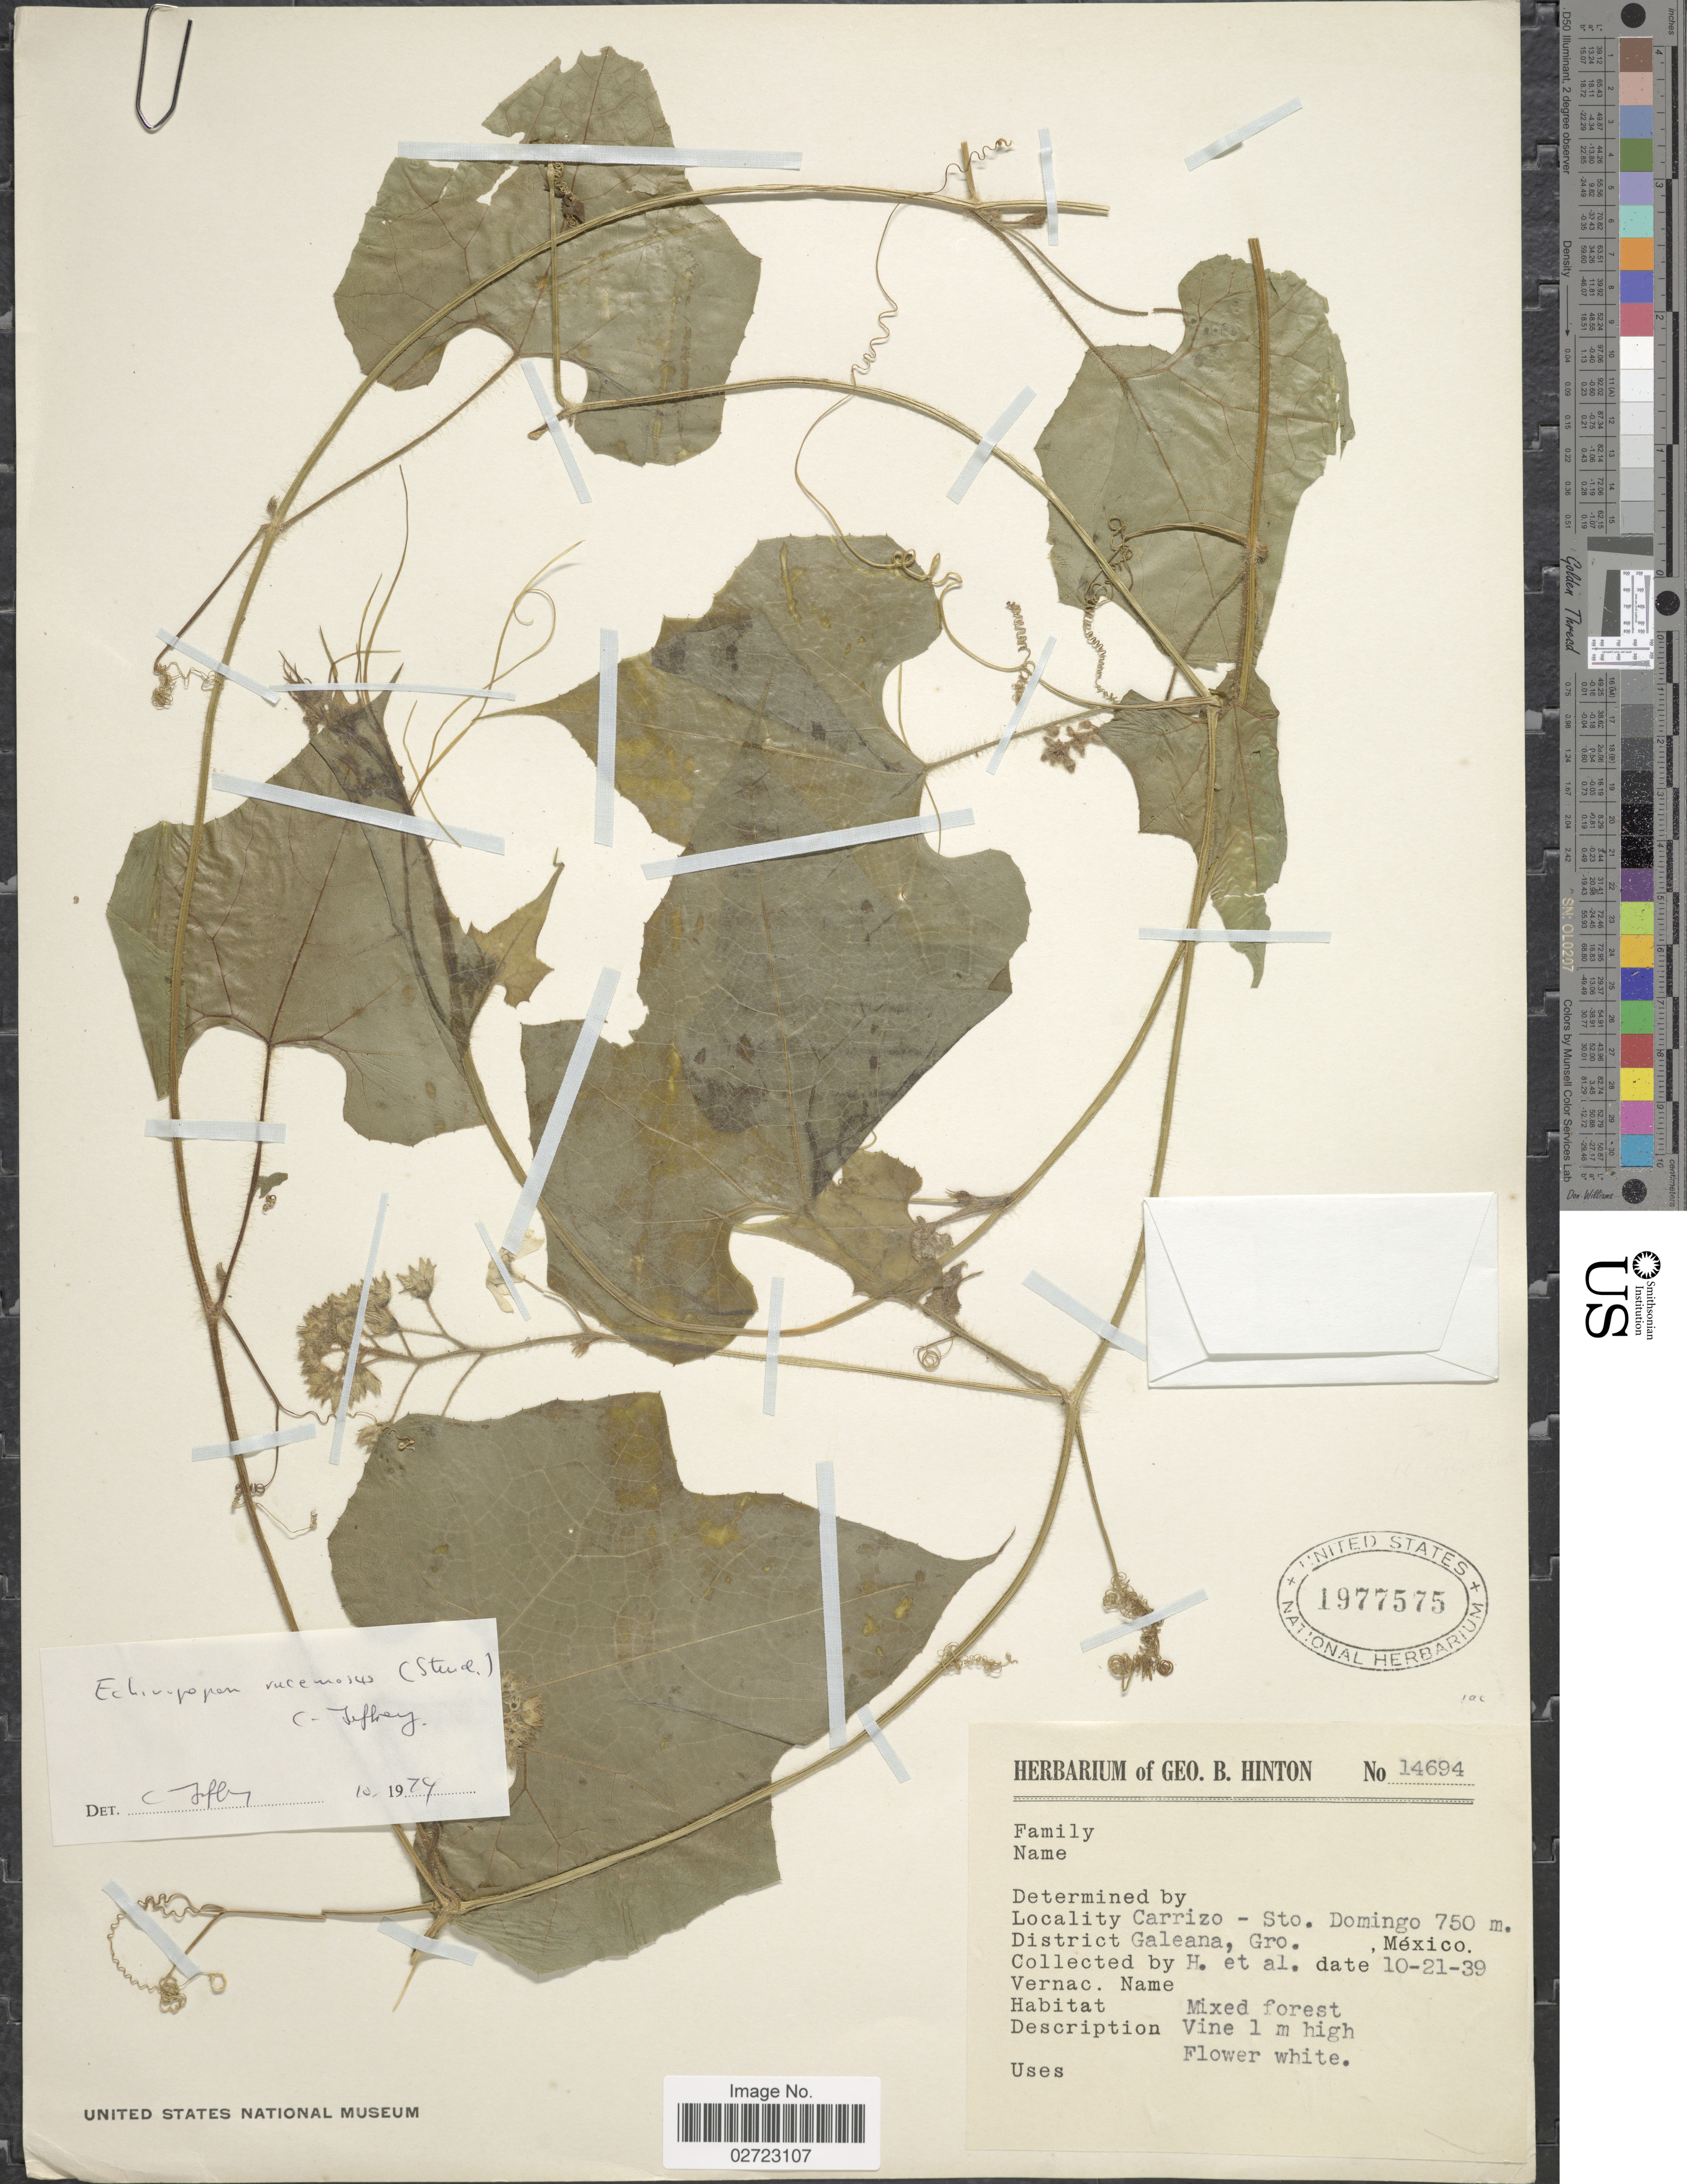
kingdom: Plantae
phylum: Tracheophyta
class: Magnoliopsida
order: Cucurbitales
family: Cucurbitaceae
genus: Echinopepon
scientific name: Echinopepon racemosus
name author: (Steud.) C. Jeffrey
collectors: G. B. Hinton & et al.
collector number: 14694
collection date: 1939-10-21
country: Mexico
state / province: Guerrero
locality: Carrizo-Sto. Domingo, District Galeana.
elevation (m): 750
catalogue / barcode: US 1977575